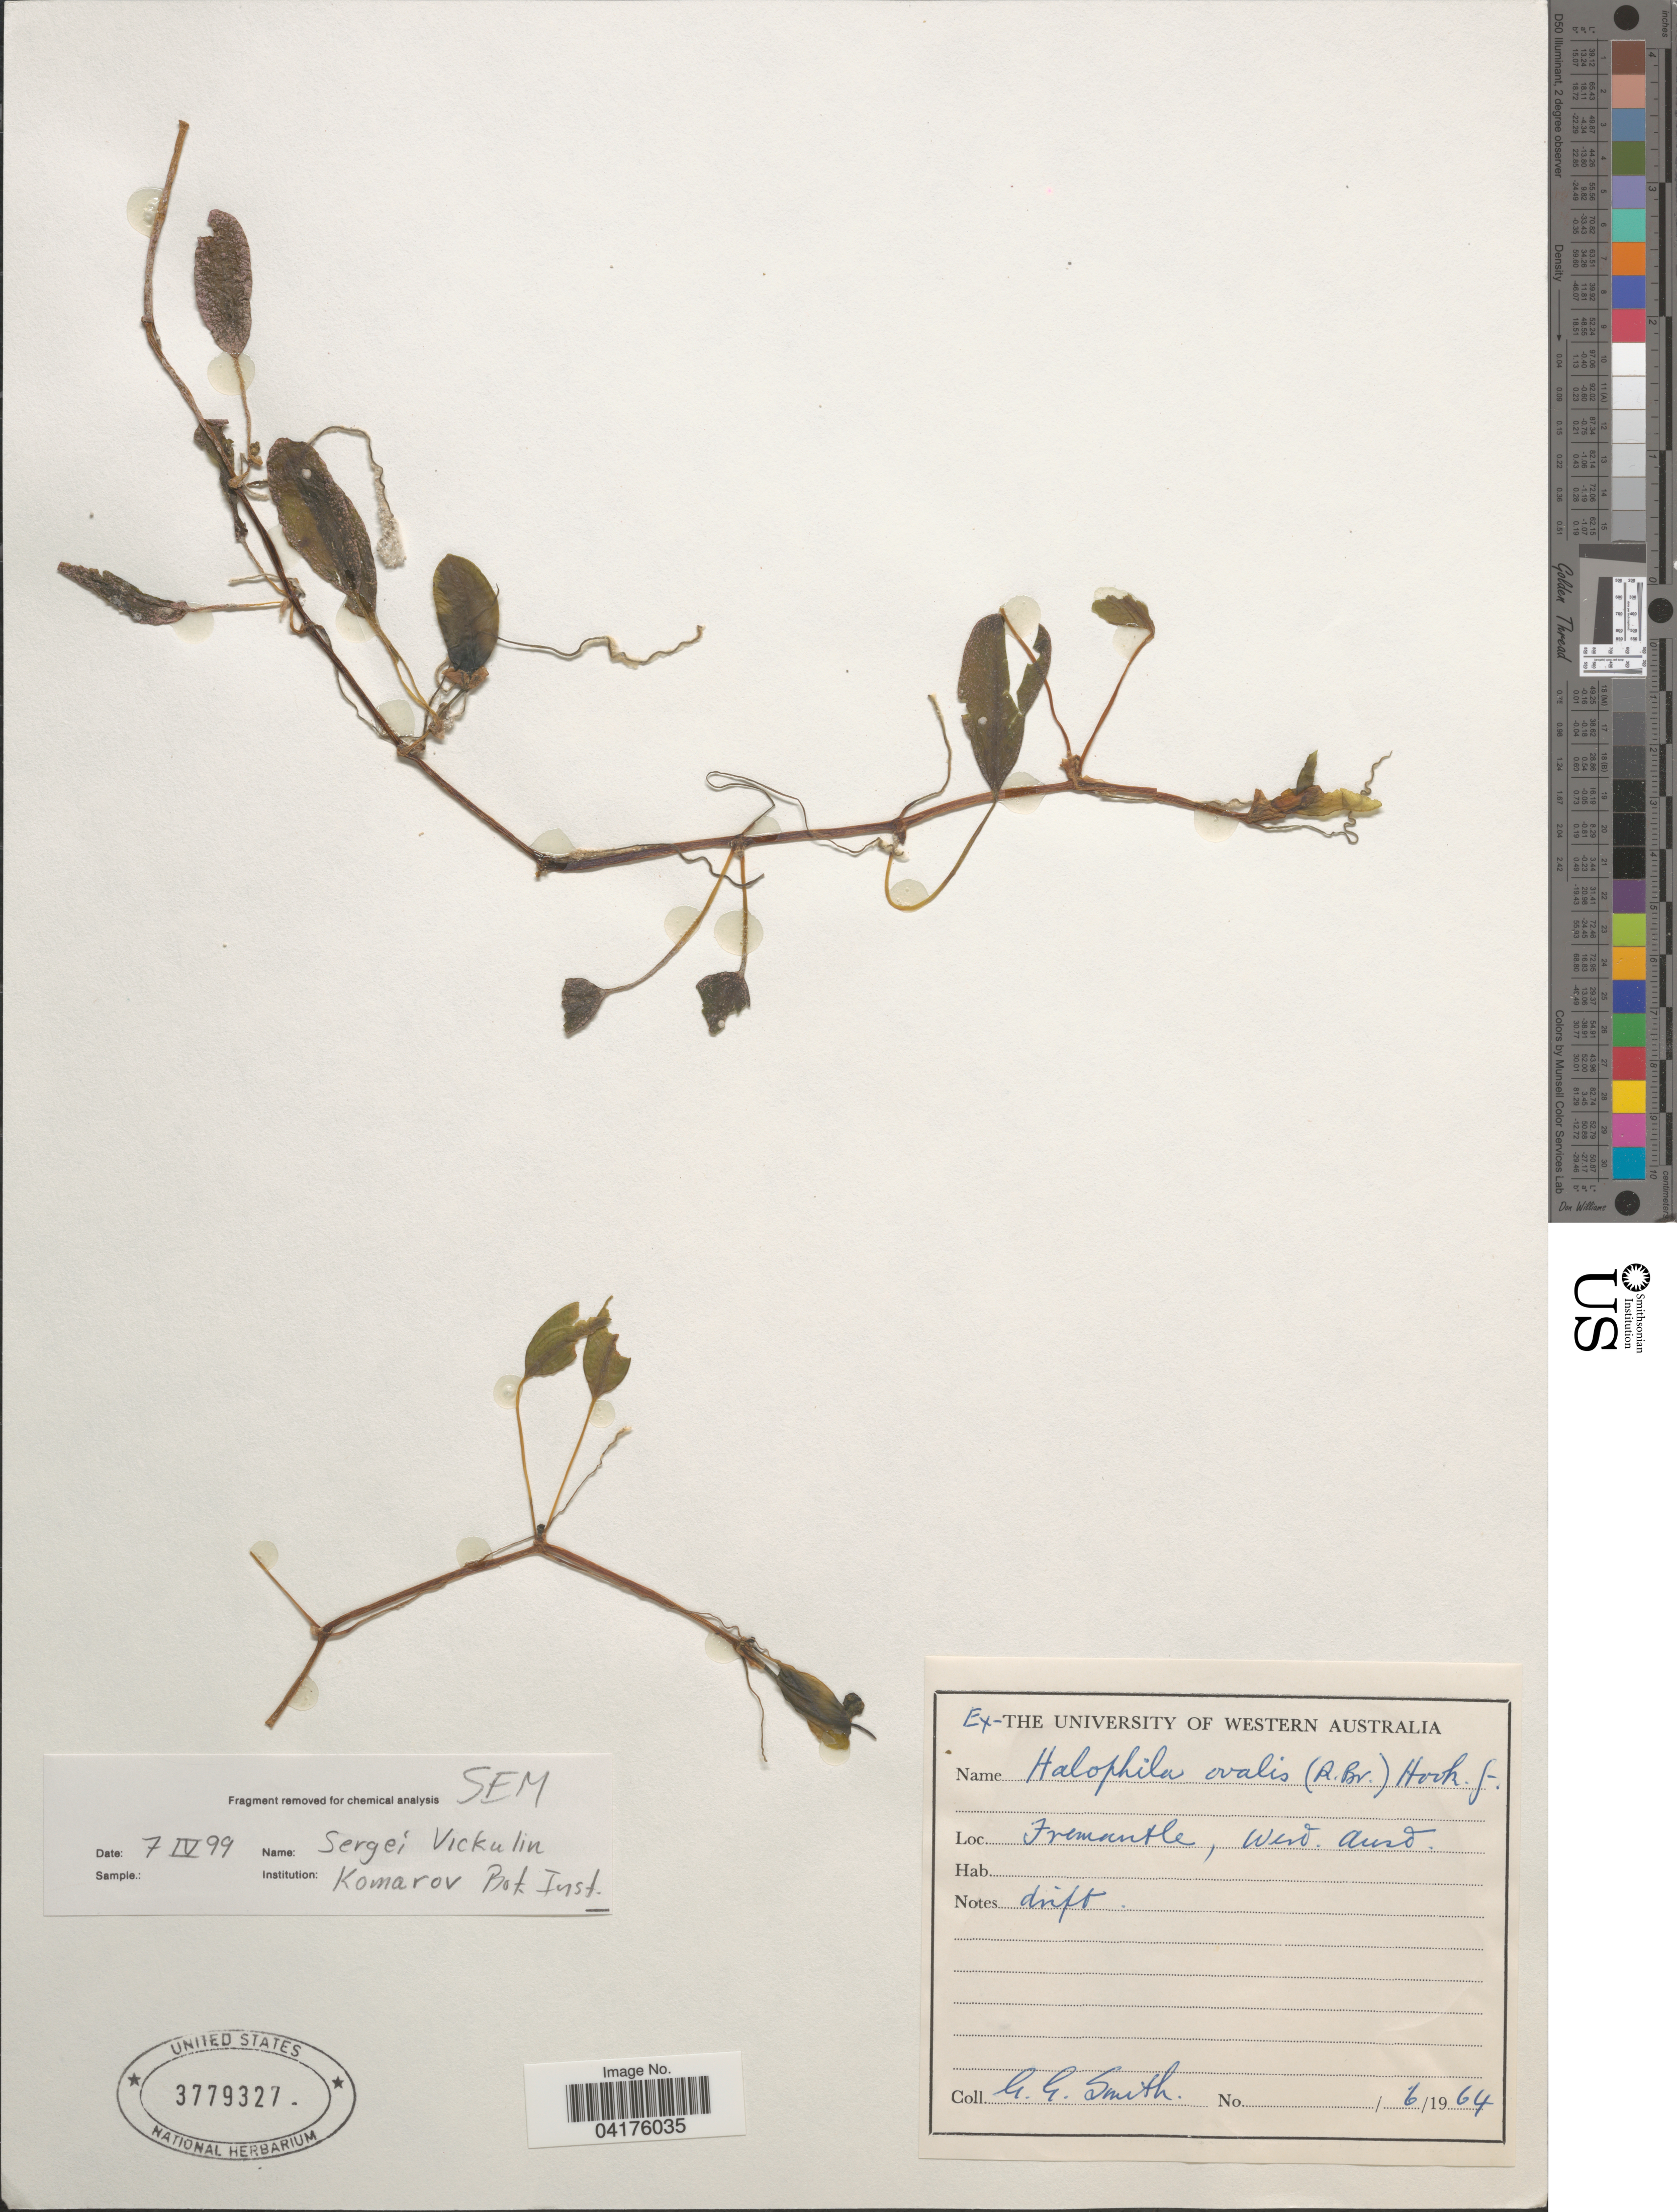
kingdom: Plantae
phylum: Tracheophyta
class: Liliopsida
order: Alismatales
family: Hydrocharitaceae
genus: Halophila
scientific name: Halophila ovalis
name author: (R. Br.) Hook. f.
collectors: G. G. Smith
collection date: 1964-06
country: Australia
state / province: Western Australia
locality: Fremantle, West Aust.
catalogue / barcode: US 3779327